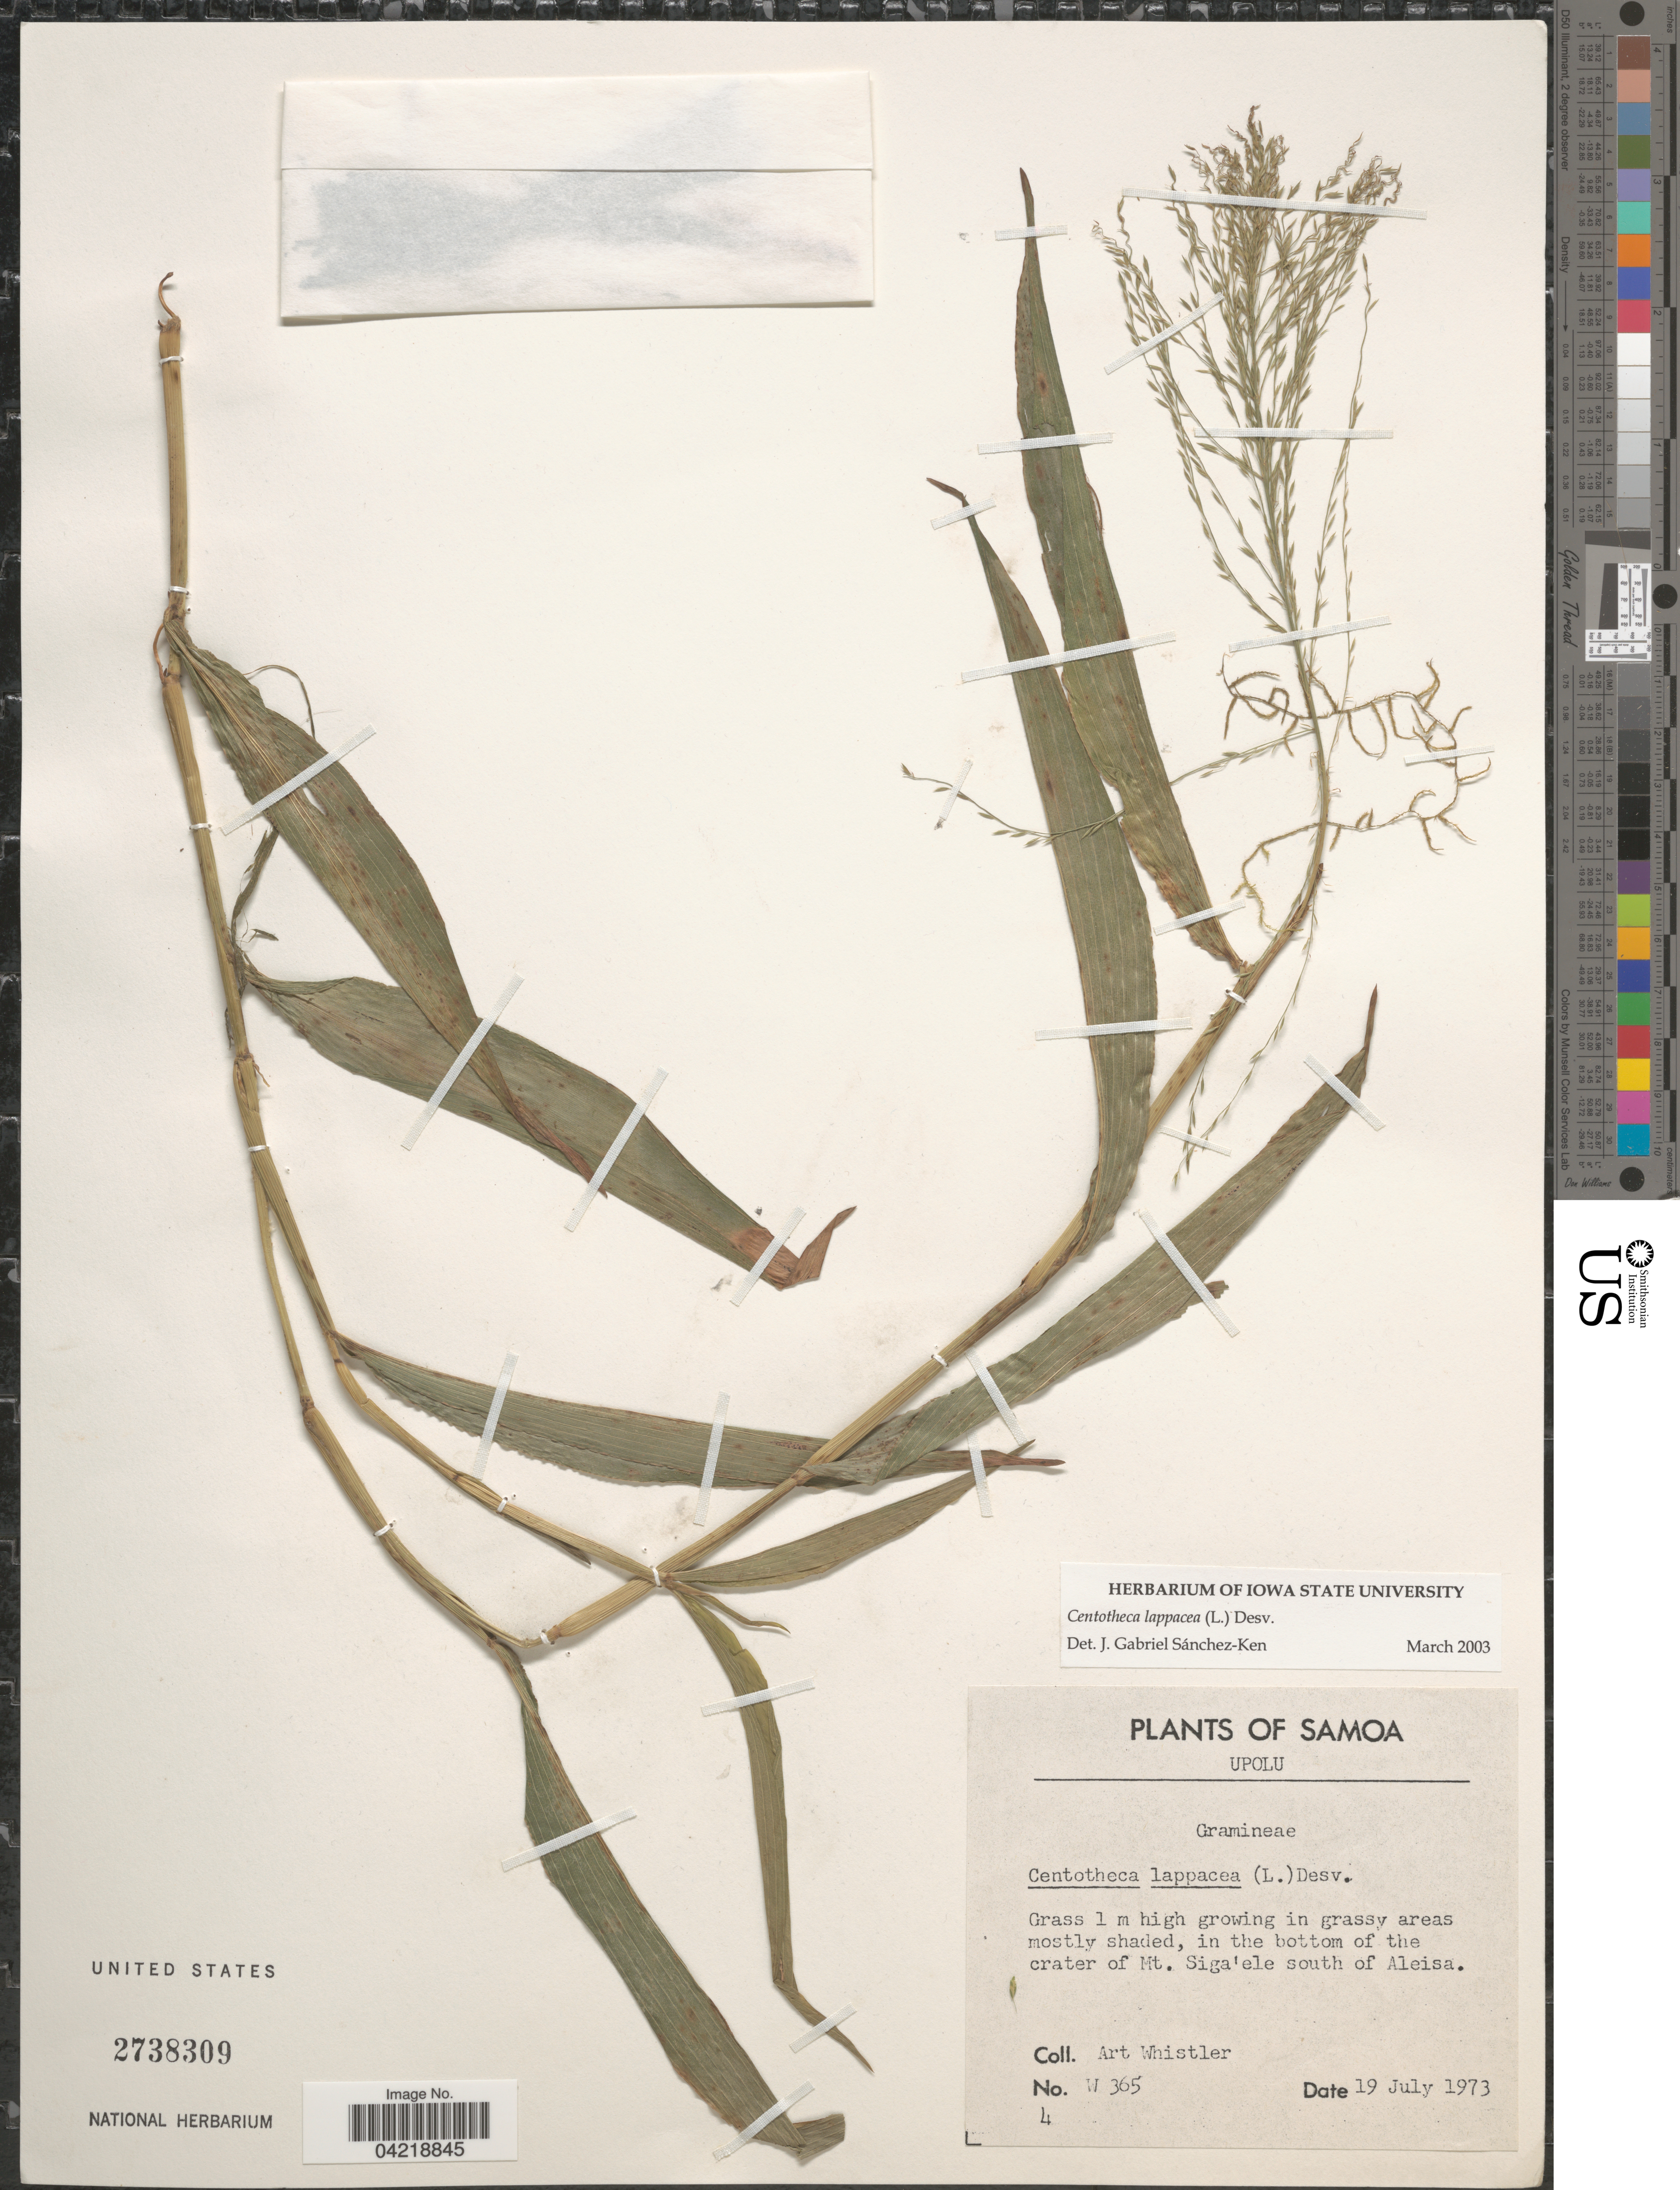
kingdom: Plantae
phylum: Tracheophyta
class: Liliopsida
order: Poales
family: Poaceae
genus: Centotheca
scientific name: Centotheca lappacea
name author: (L.) Desv.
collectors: A. Whistler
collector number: W365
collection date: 1973-07-19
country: Samoa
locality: Samoa. Upolu. In the bottom of the crater of Mt. Siga'ele south of Aleisa.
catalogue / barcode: US 2738309